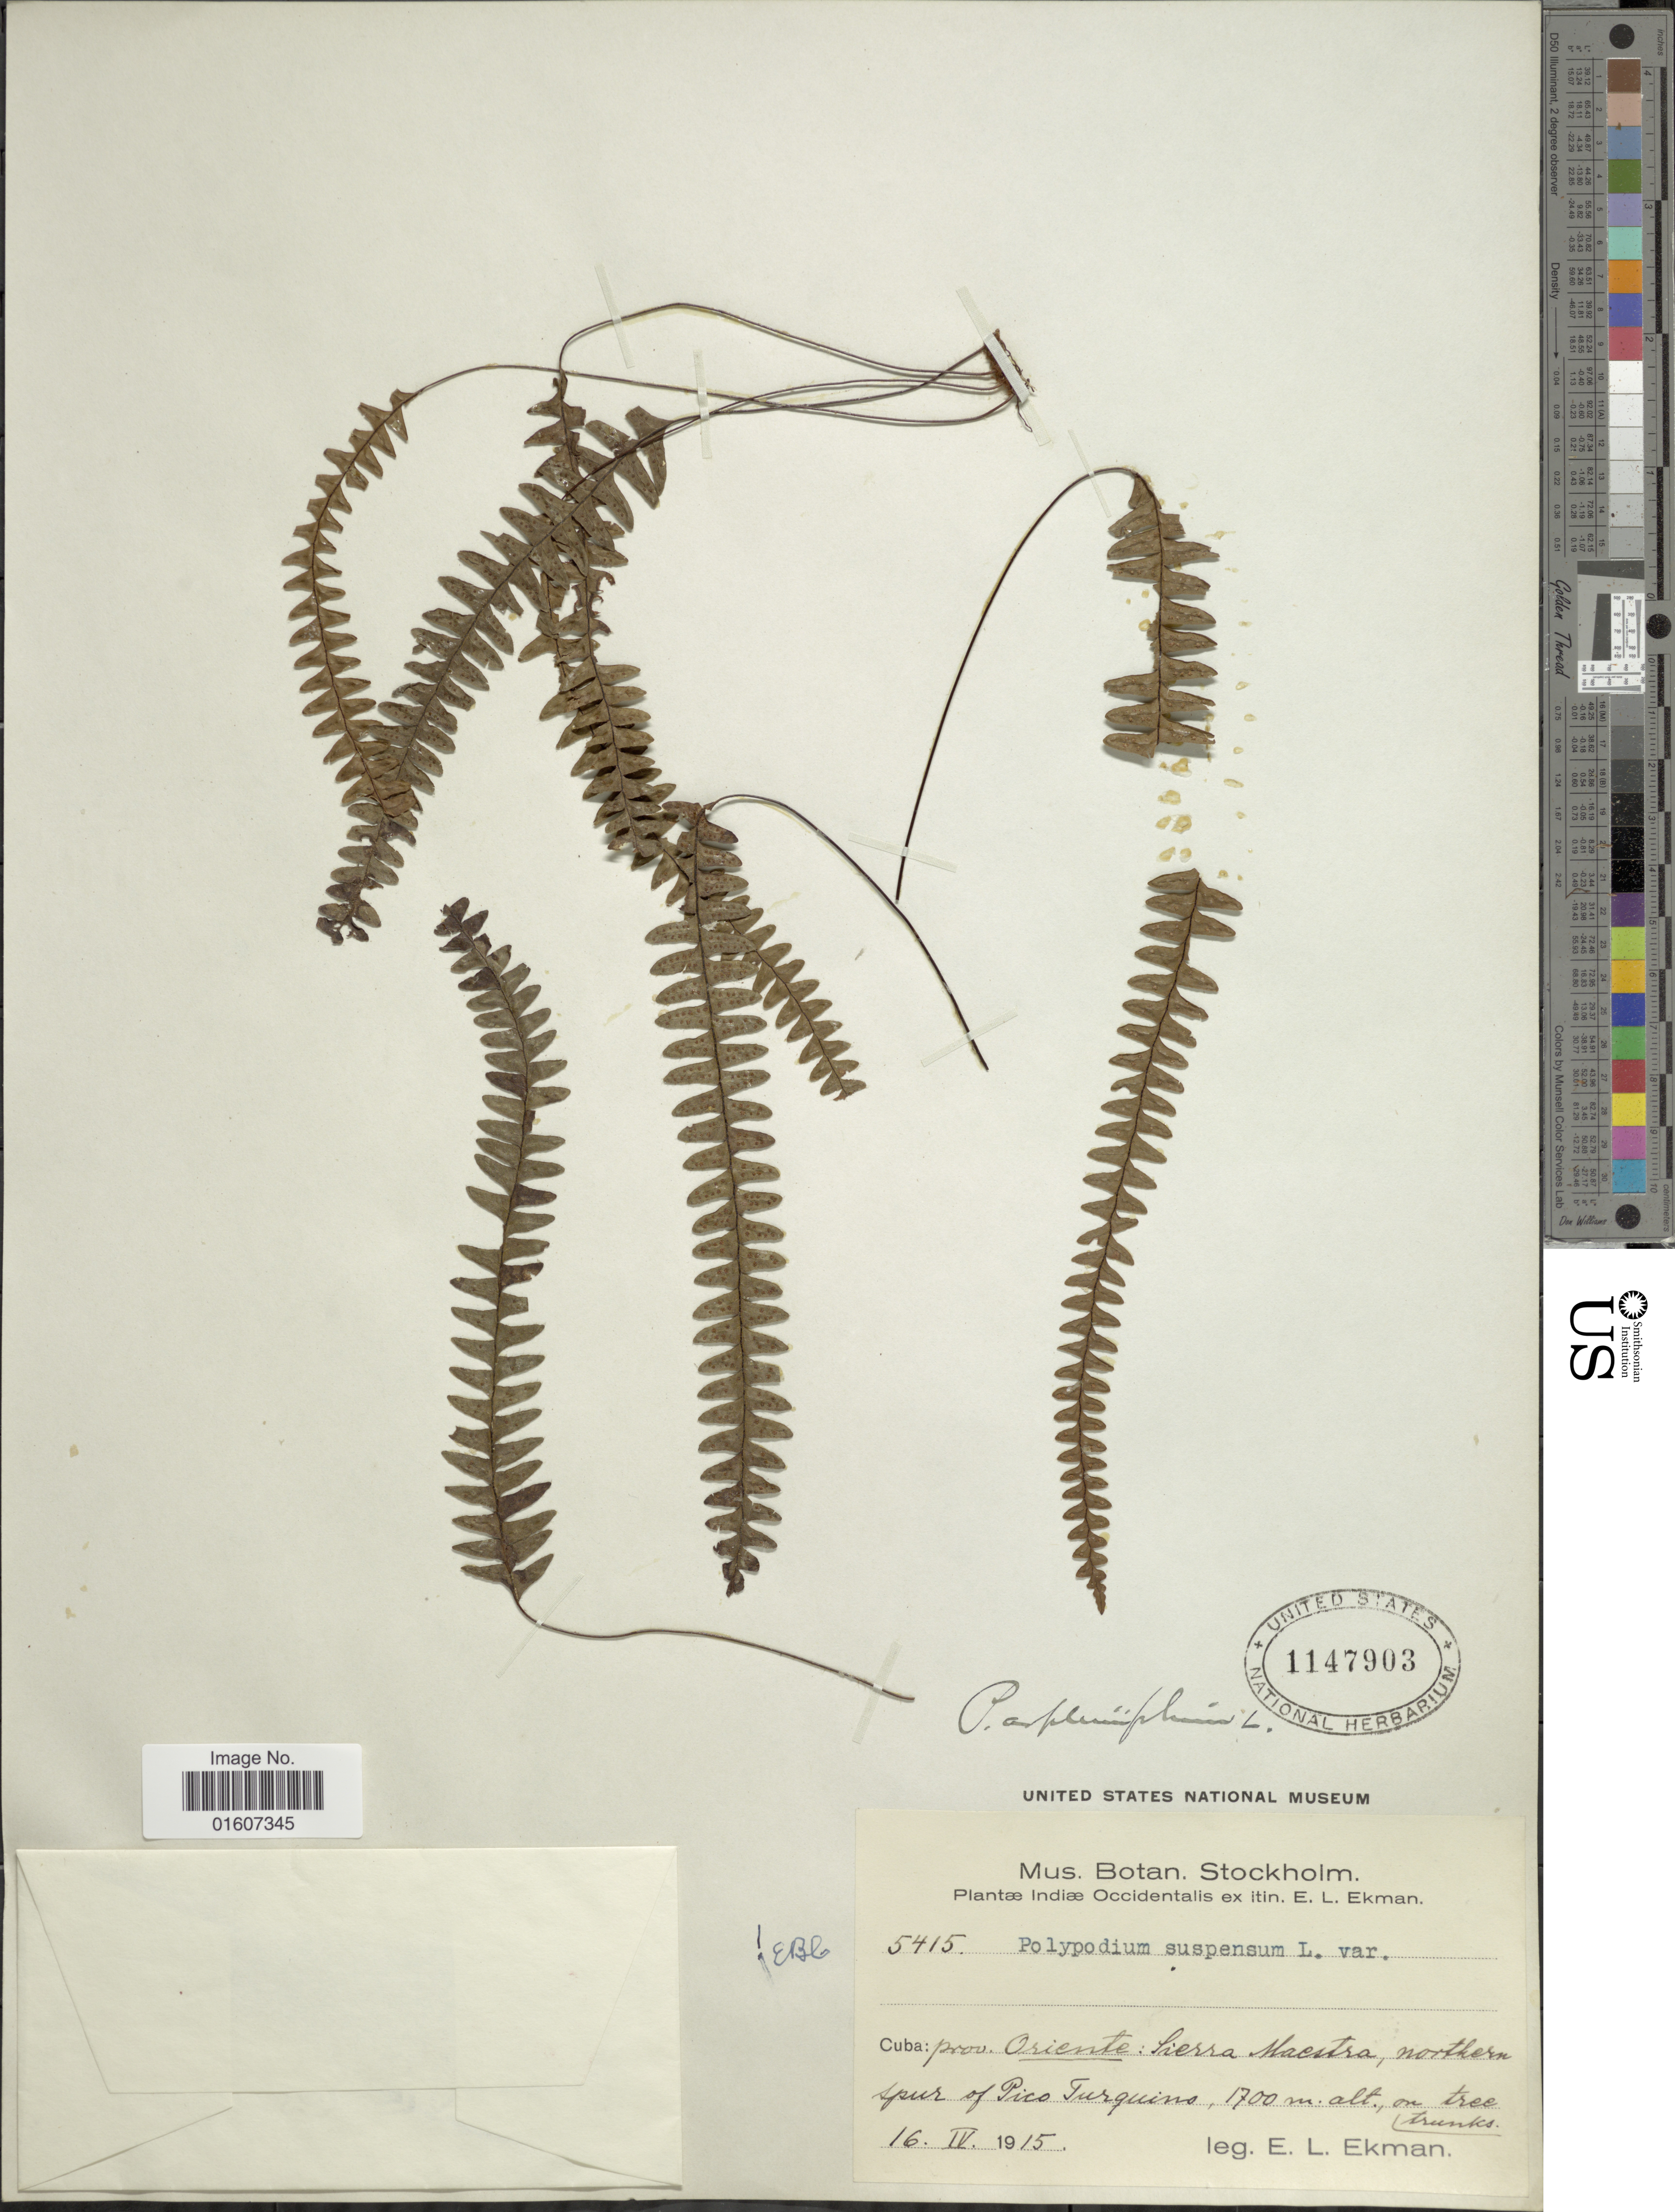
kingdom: Plantae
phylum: Tracheophyta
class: Polypodiopsida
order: Polypodiales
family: Polypodiaceae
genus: Terpsichore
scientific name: Terpsichore asplenifolia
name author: (L.) A.R. Sm.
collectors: E. L. Ekman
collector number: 5415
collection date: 1915-04-16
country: Cuba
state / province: Oriente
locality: Sierra Maestra, northern spur of Pico Turquino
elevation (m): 1700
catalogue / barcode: US 1147903